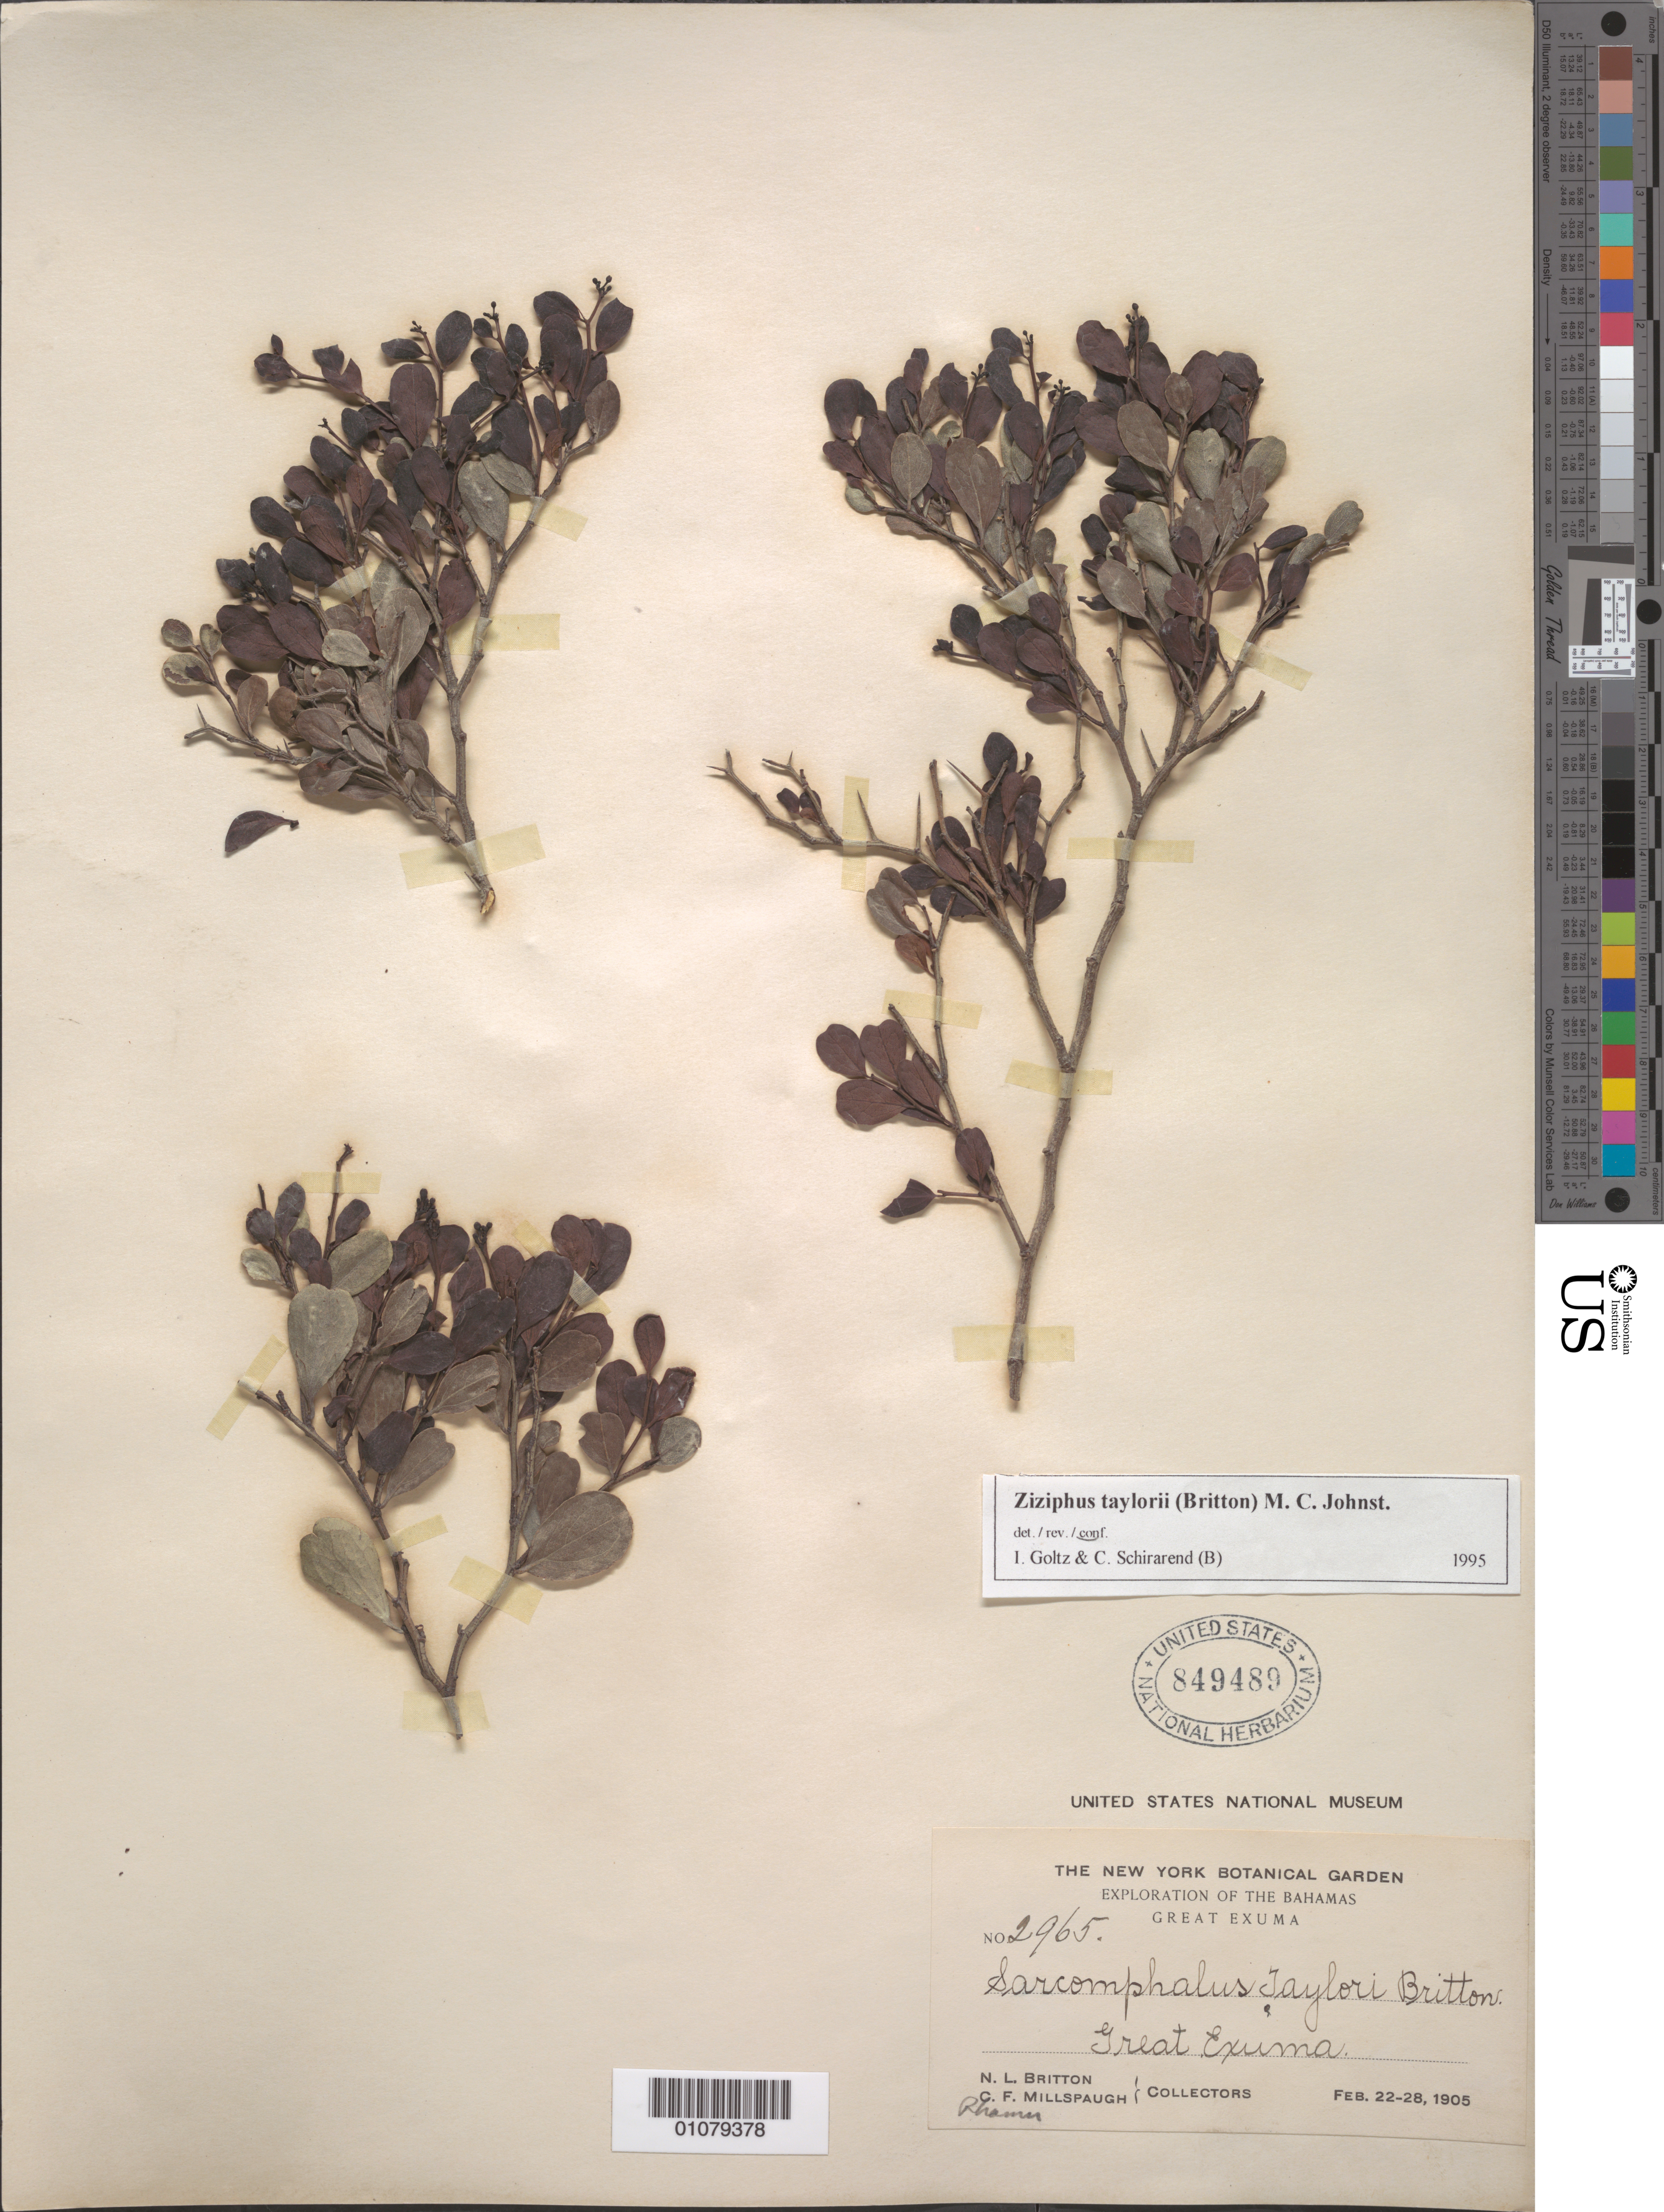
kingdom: Plantae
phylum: Tracheophyta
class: Magnoliopsida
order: Rosales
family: Rhamnaceae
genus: Ziziphus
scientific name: Ziziphus taylorii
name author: (Britton) M.C. Johnst.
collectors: N. Britton & C. F. Millspaugh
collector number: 2965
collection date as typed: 22 Feb 1905 to 28 Feb 1905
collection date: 1905-02-22/1905-02-28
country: Bahamas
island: Great Exuma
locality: Great Exuma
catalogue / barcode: US 849489